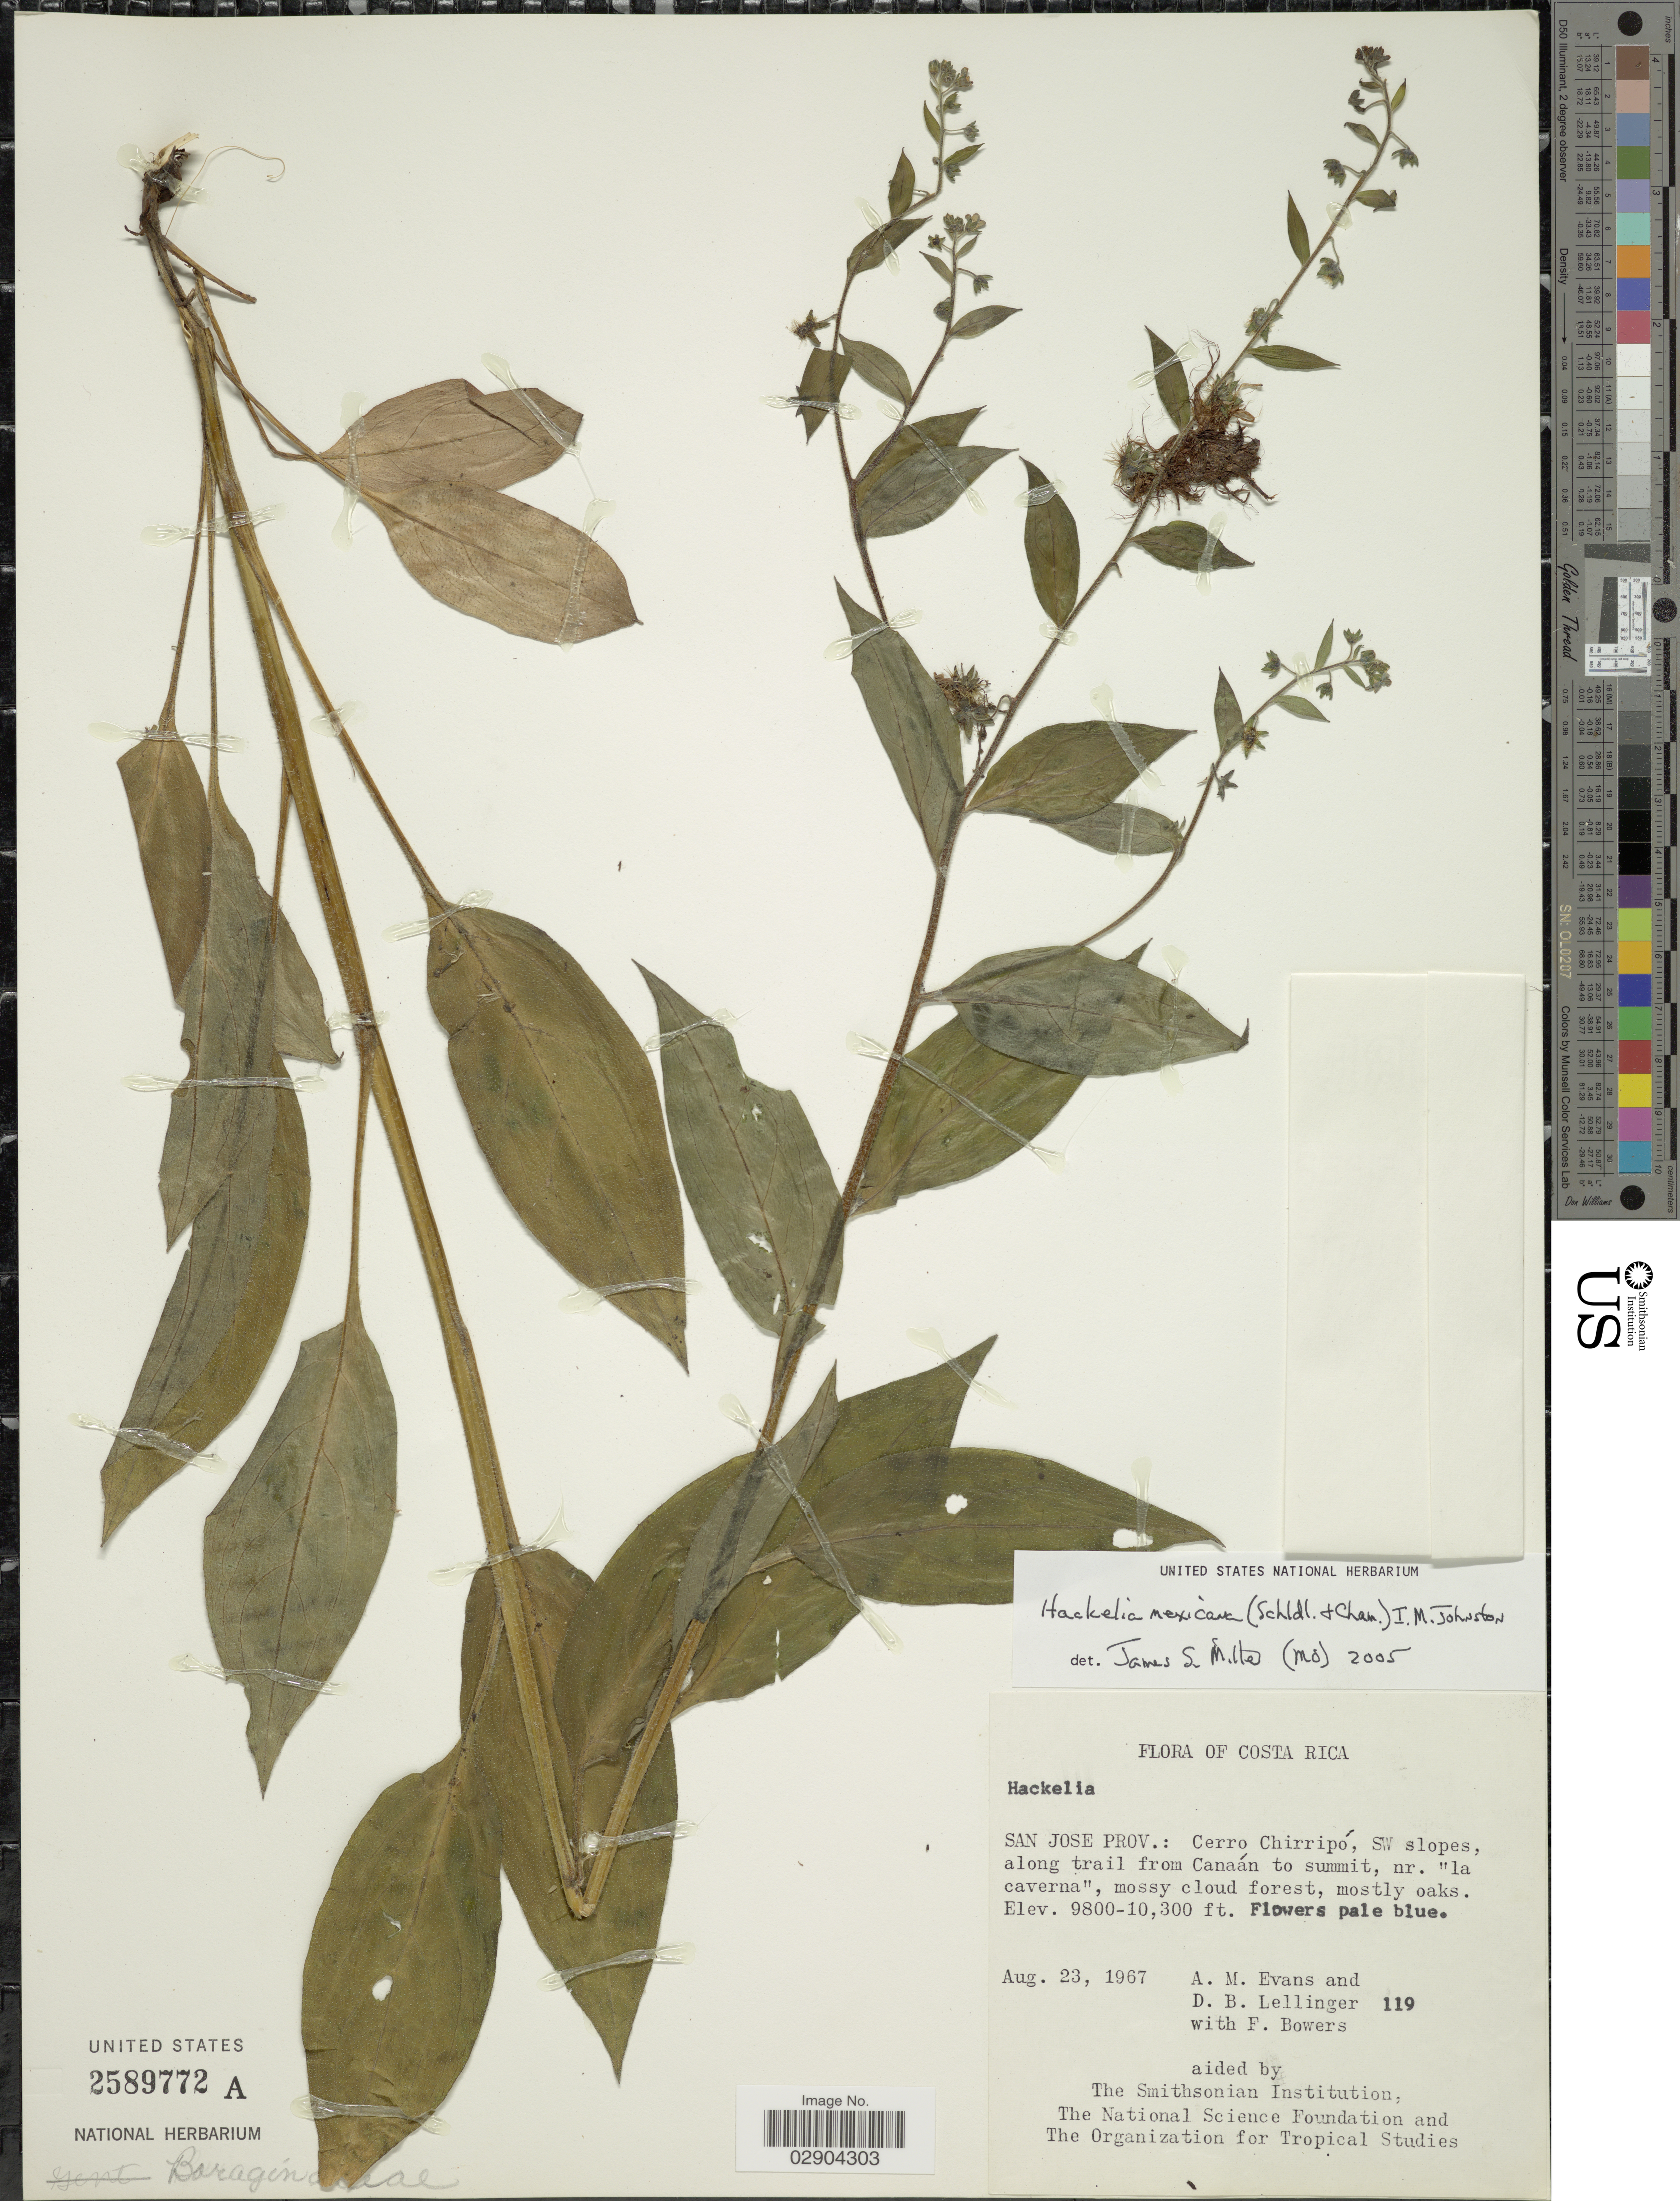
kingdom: Plantae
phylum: Tracheophyta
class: Magnoliopsida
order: Boraginales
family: Boraginaceae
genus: Hackelia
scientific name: Hackelia mexicana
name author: (Schltdl. & Cham.) I.M. Johnst.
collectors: A. M. Evans, D. B. Lellinger & F. Bowers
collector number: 119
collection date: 1967-08-23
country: Costa Rica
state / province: San José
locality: San Jose Prov.: Cerro Chirripó, SW slopes, along trail from Canaán to summit, nr. "la caverna".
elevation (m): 2987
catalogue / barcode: US 2589772A